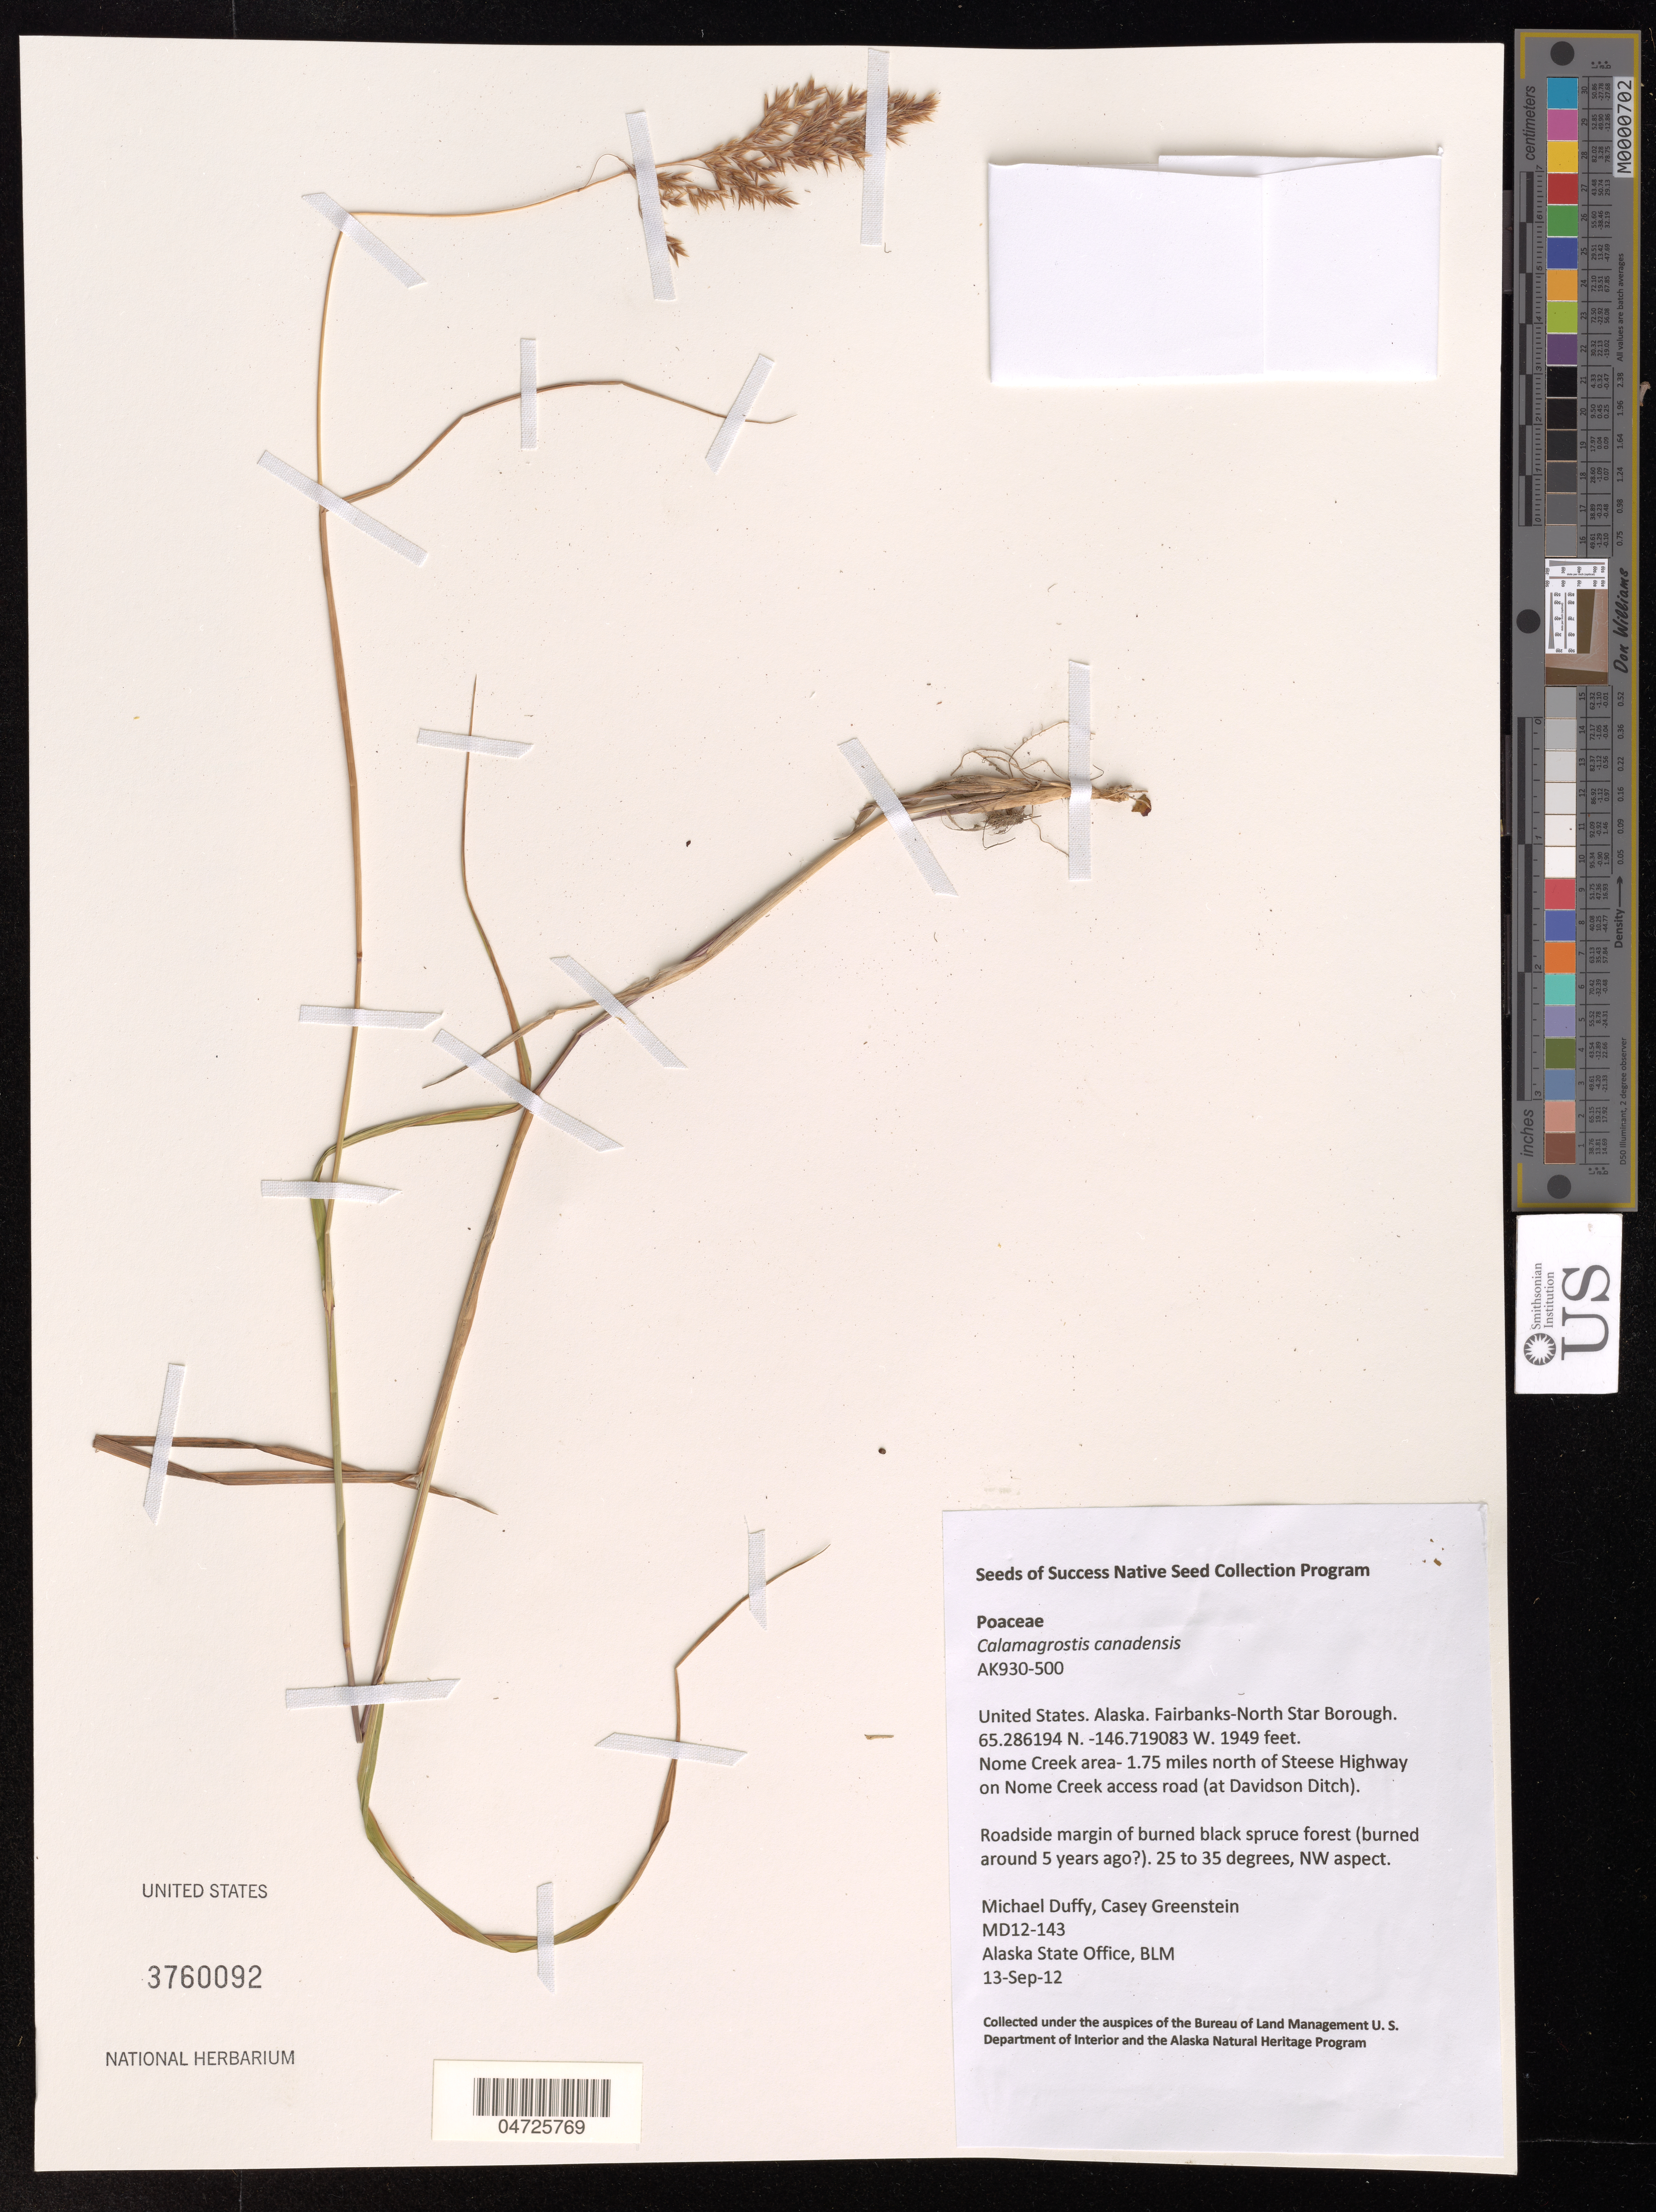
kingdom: Plantae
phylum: Tracheophyta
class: Liliopsida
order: Poales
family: Poaceae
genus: Calamagrostis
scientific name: Calamagrostis canadensis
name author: (Michx.) P. Beauv.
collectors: M. Duffy & C. Greenstein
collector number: MD12-143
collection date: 2012-09-13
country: United States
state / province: Alaska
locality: Fairbanks-North Star Borough. Nome Creek are - 1.75 miles north of Steese Highway on Nome Creek access road (at Davidson Ditch). NW aspect.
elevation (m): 594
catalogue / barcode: US 3760092